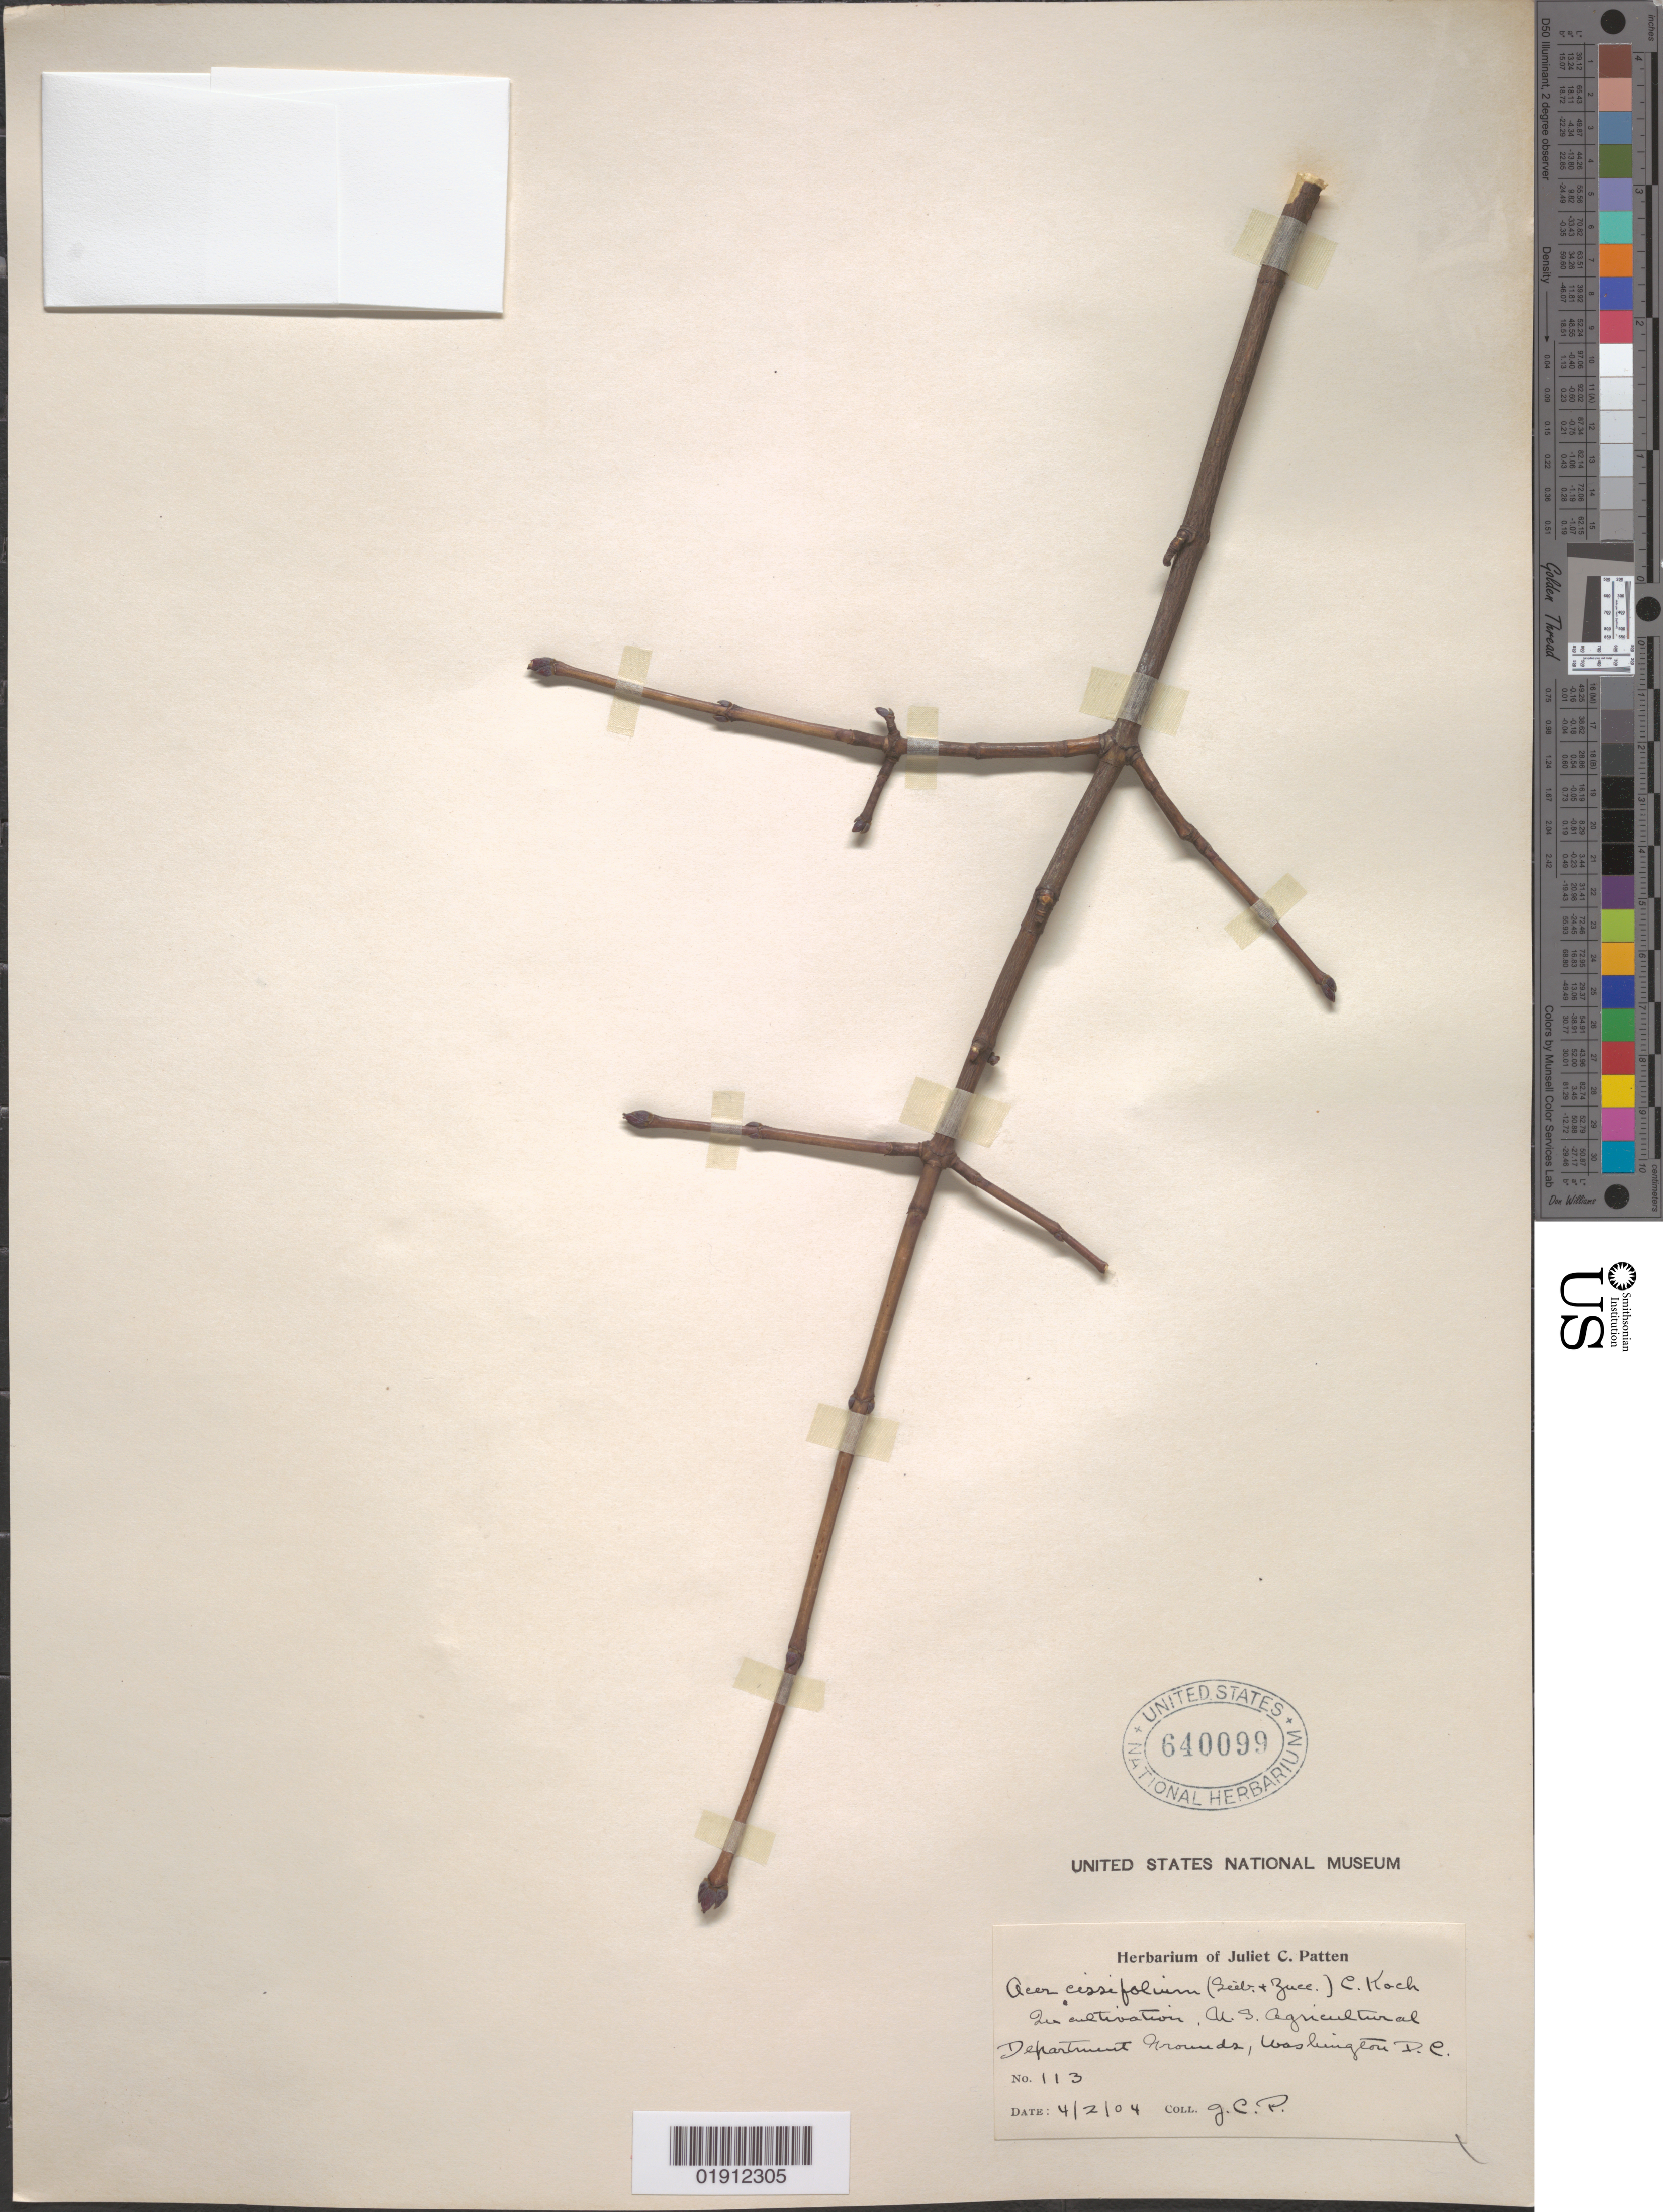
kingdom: Plantae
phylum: Tracheophyta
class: Magnoliopsida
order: Sapindales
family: Sapindaceae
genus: Acer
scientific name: Acer cissifolium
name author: (Siebold & Zucc.) K. Koch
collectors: J. Patten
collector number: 113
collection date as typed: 4/2/04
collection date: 1904-05-02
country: United States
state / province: District of Columbia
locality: U.S. Agricultural Department Grounds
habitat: Cultivated on dept. grounds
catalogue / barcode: US 640099